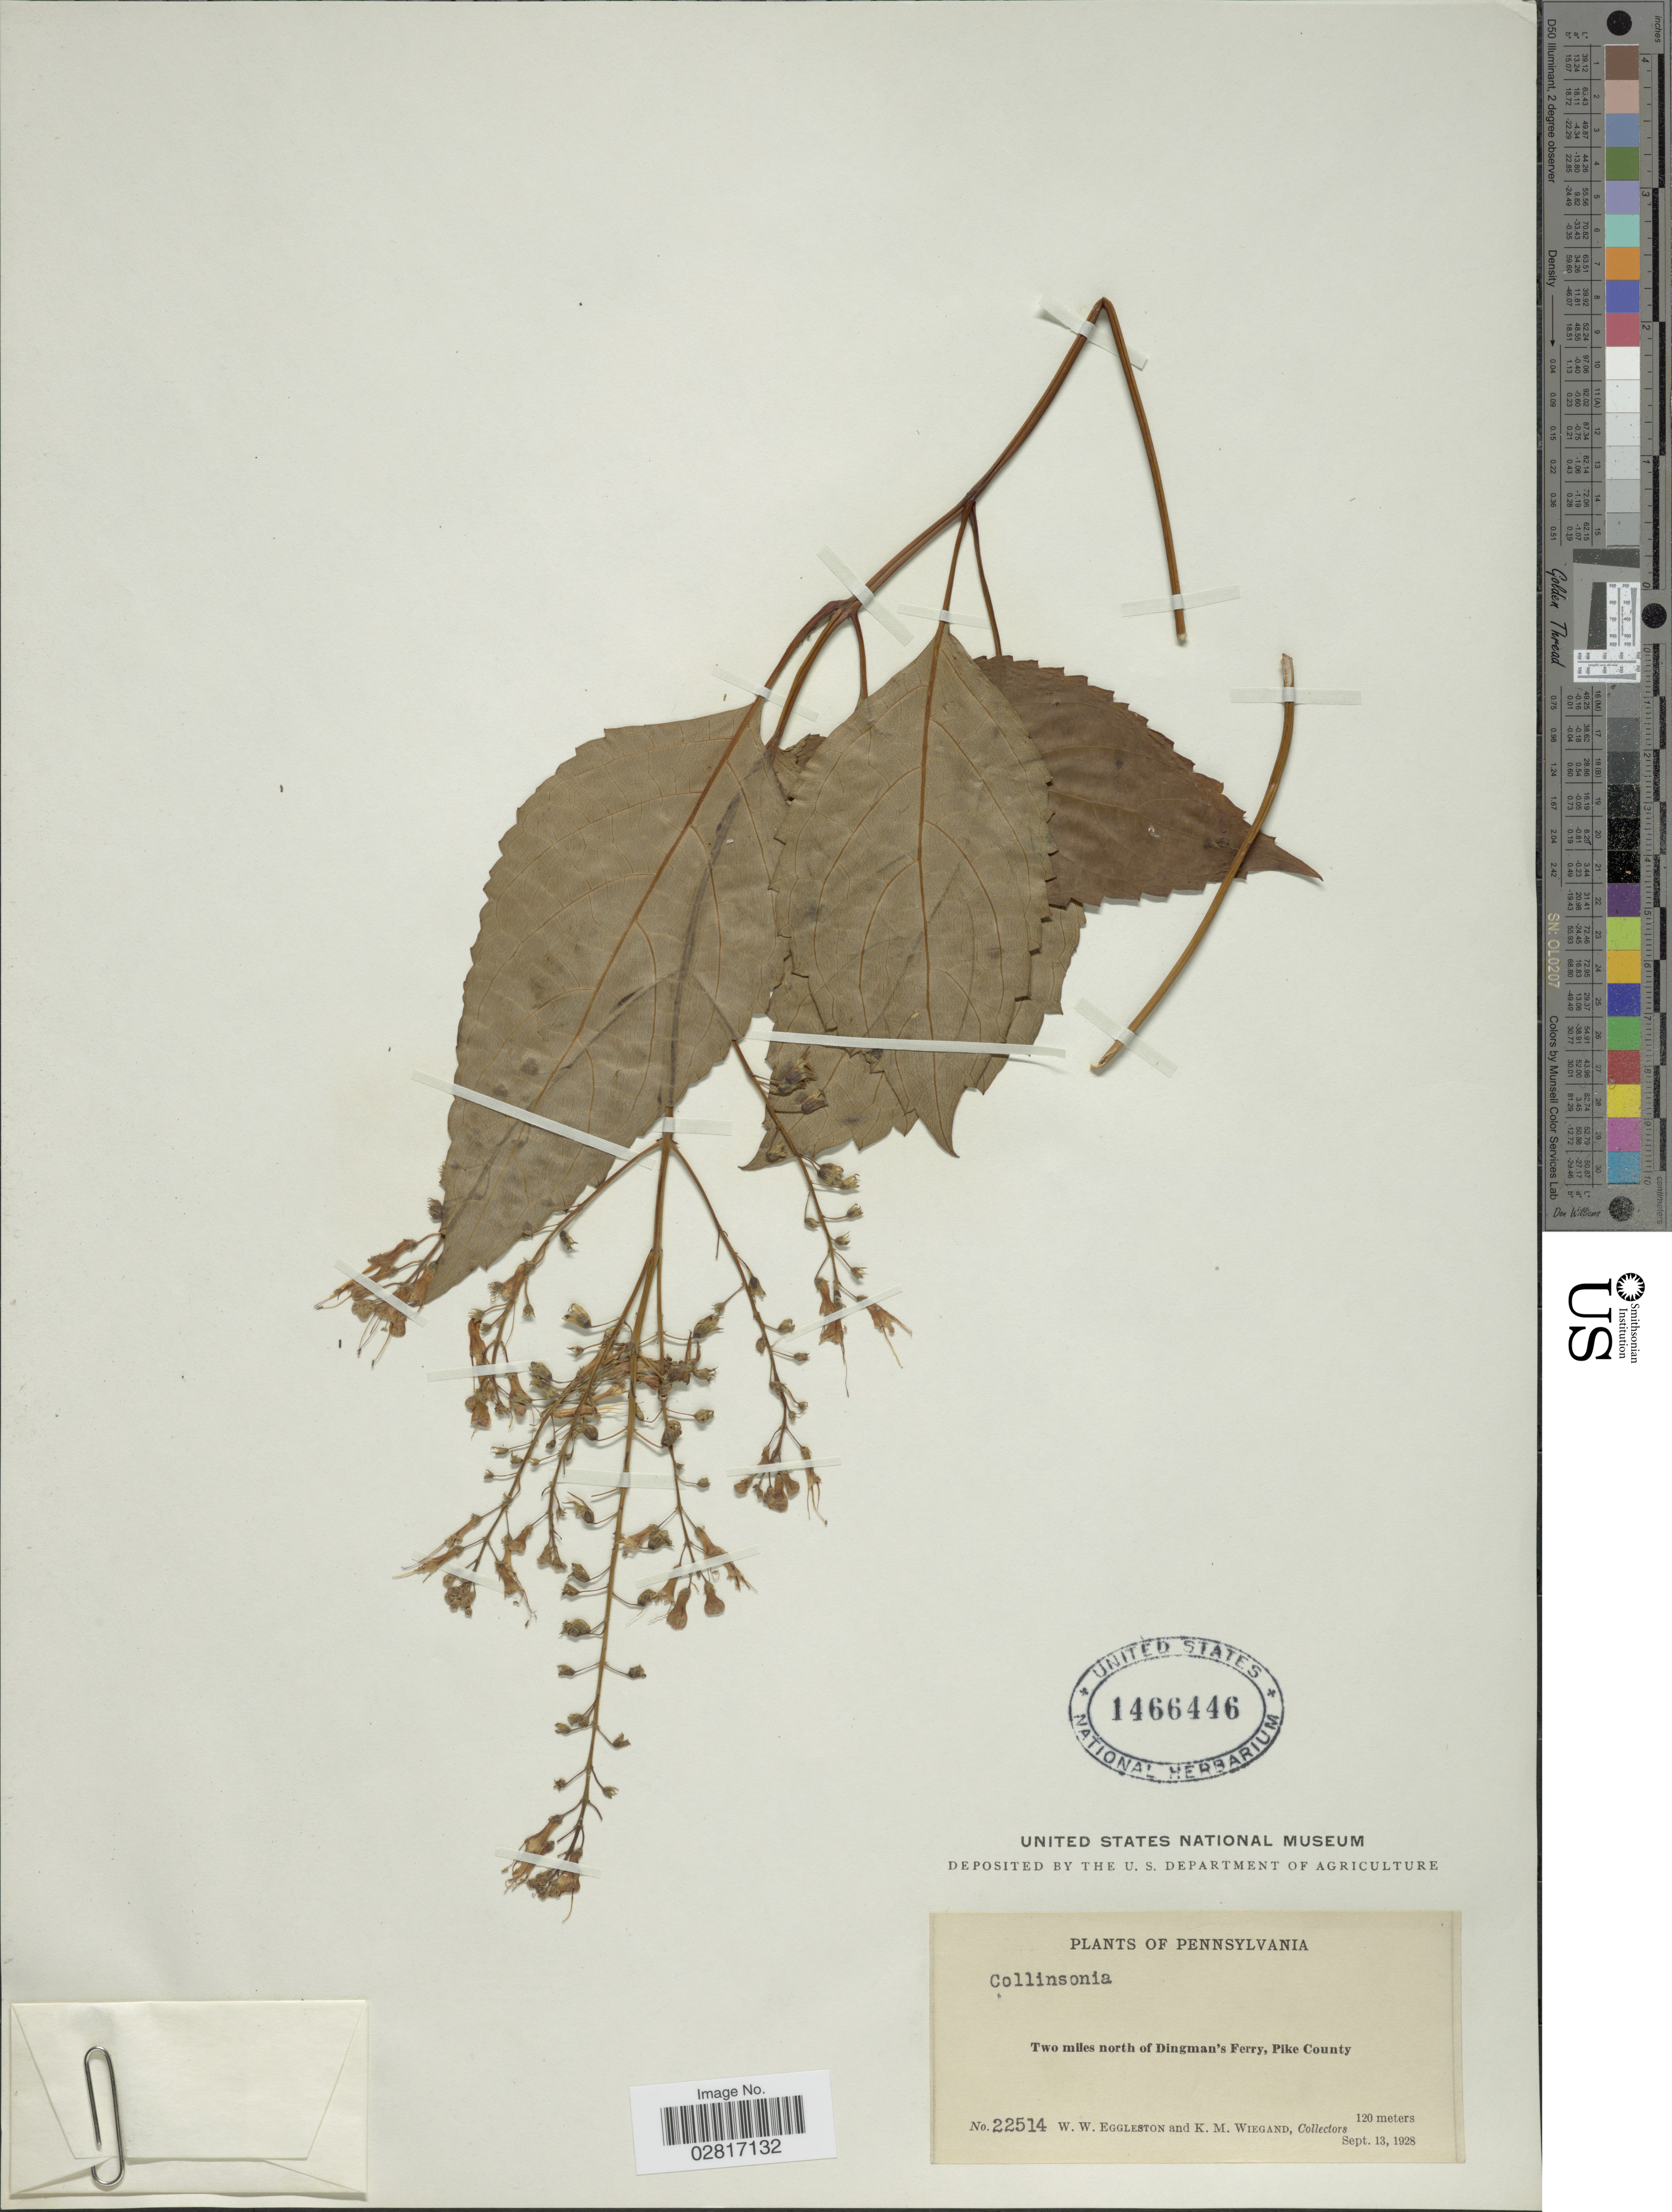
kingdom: Plantae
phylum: Tracheophyta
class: Magnoliopsida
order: Lamiales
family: Lamiaceae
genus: Collinsonia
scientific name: Collinsonia sp.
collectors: W. W. Eggleston & K. M. Wiegand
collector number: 22514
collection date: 1928-09-13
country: United States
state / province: Pennsylvania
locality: Two miles north of Dingman's Ferry, Pike County.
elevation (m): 120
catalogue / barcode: US 1466446